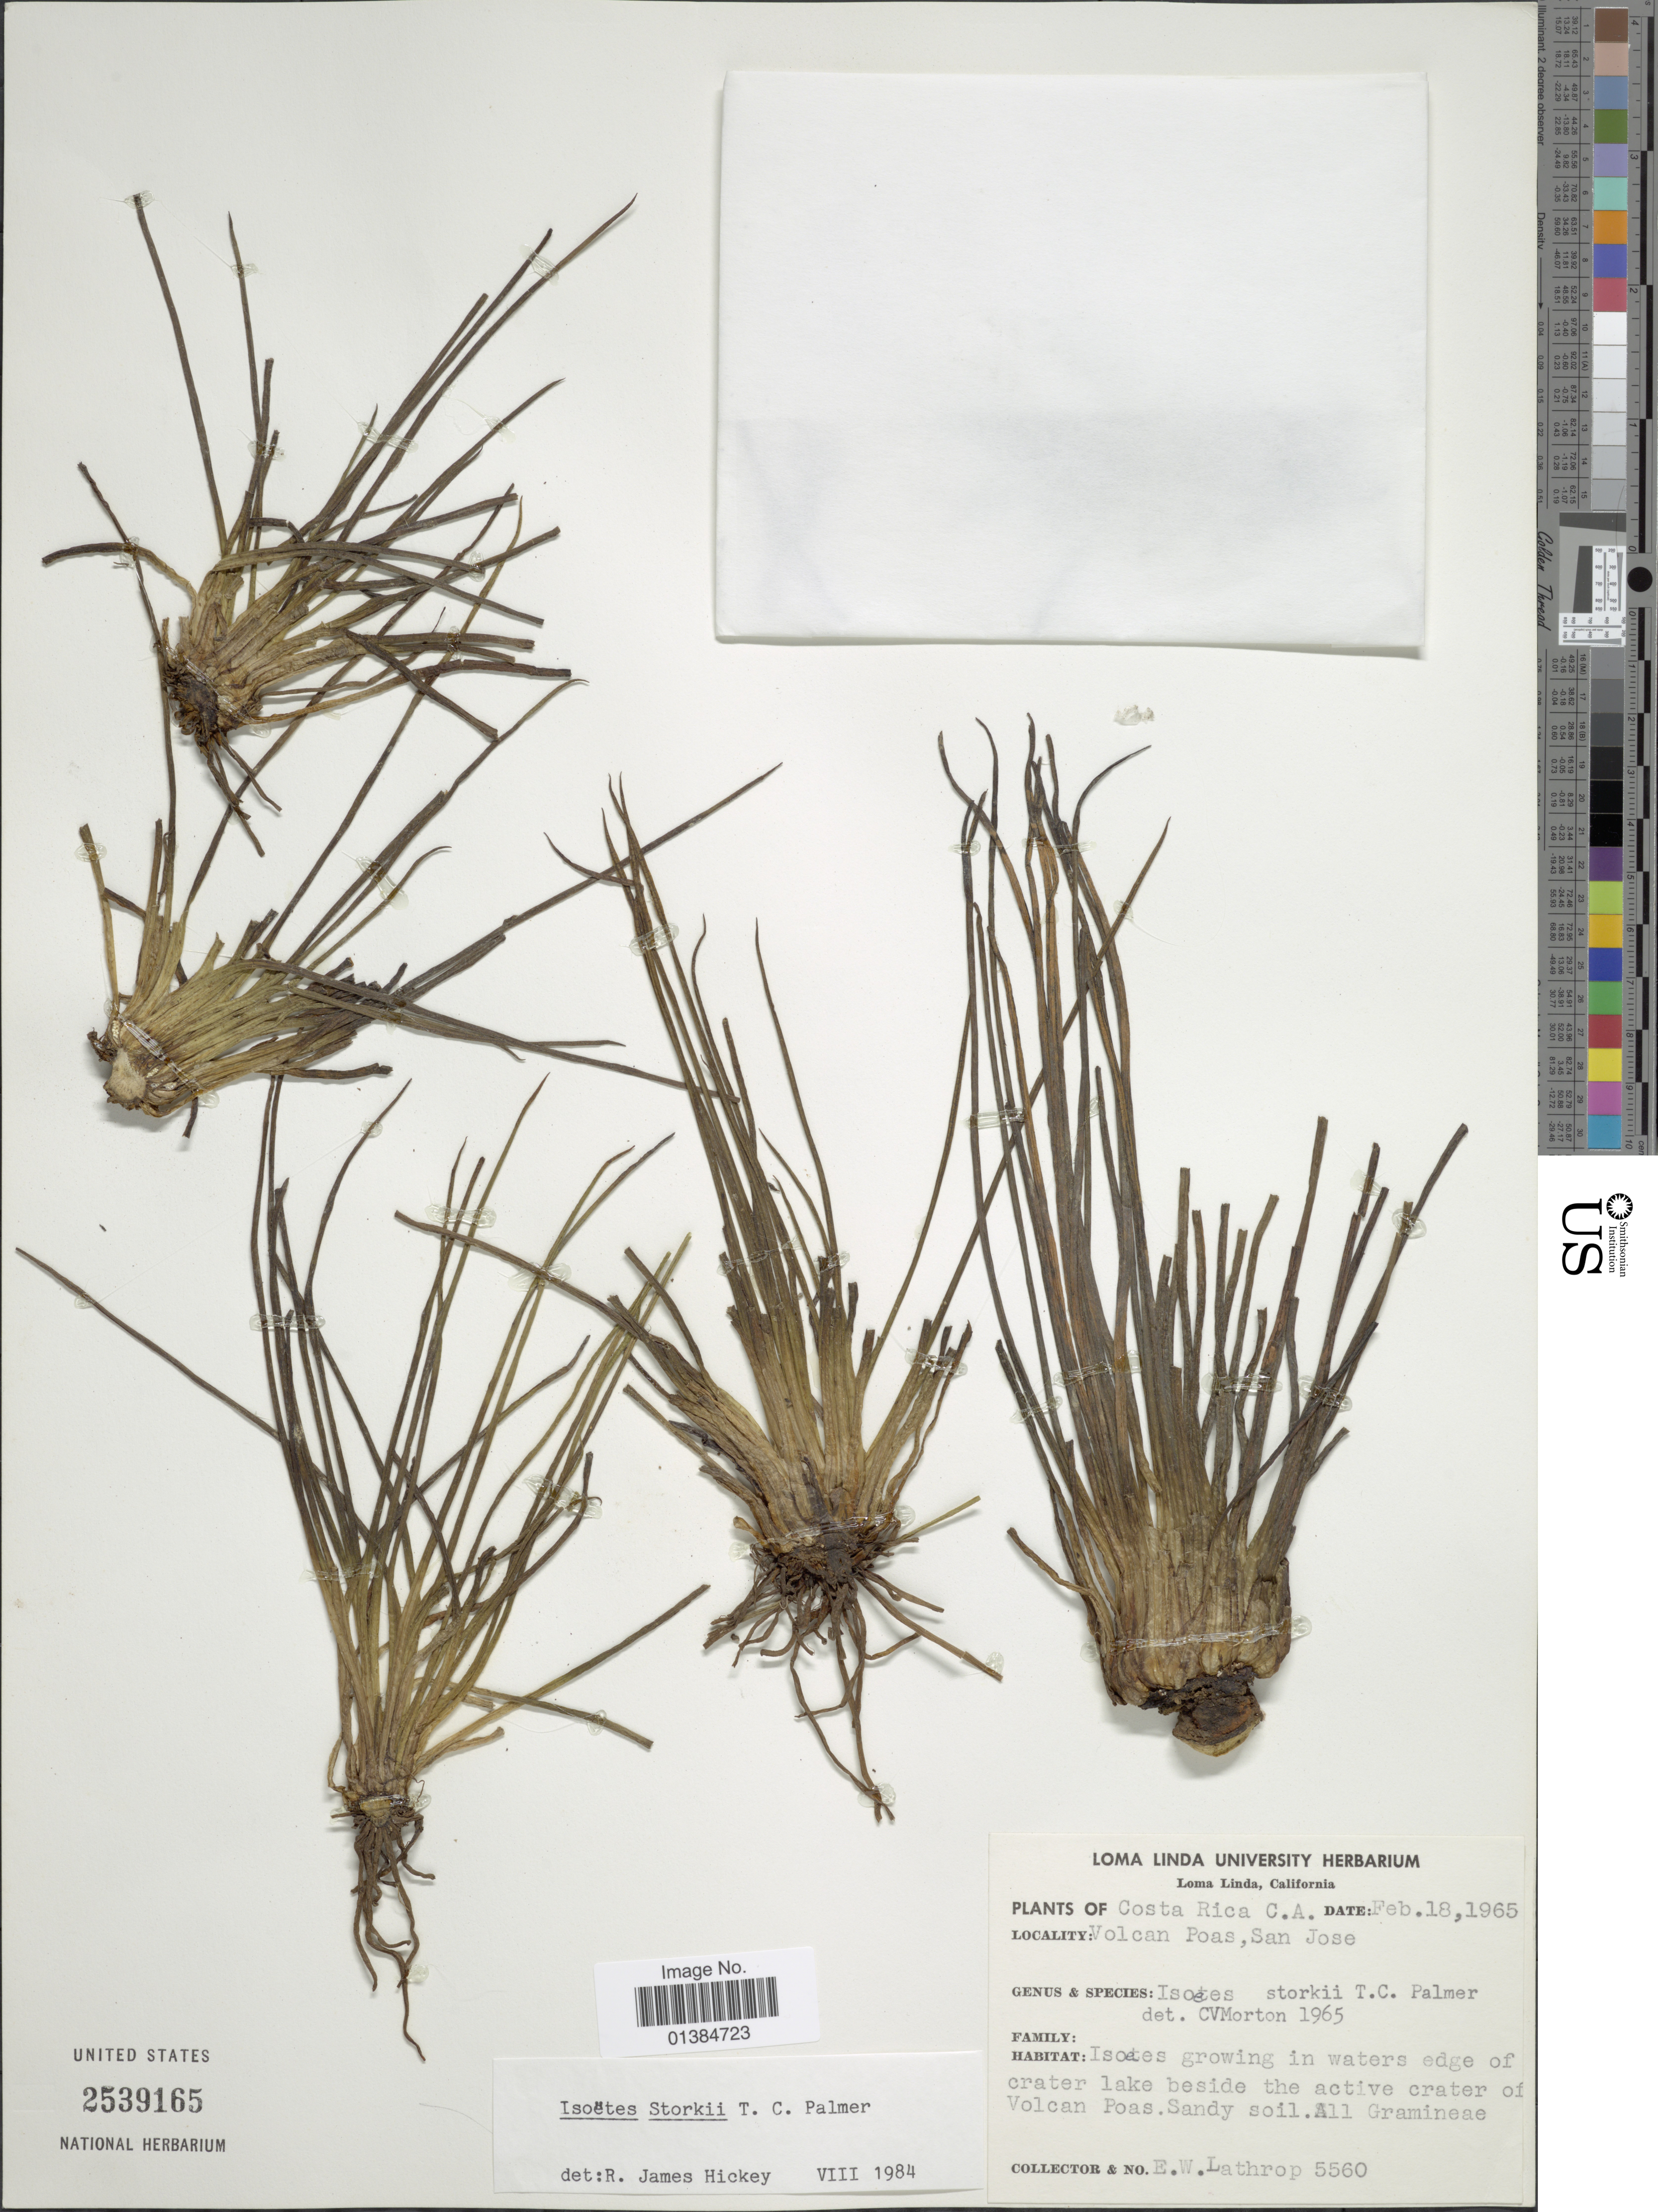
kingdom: Plantae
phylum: Tracheophyta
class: Lycopodiopsida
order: Isoetales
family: Isoetaceae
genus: Isoetes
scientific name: Isoetes storkii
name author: T.C. Palmer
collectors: E. W. Lathrop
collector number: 5560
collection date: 1965-02-18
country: Costa Rica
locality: Costa Rica C.A. Loma Linda. Volcan Poas, San Jose.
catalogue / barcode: US 2539165